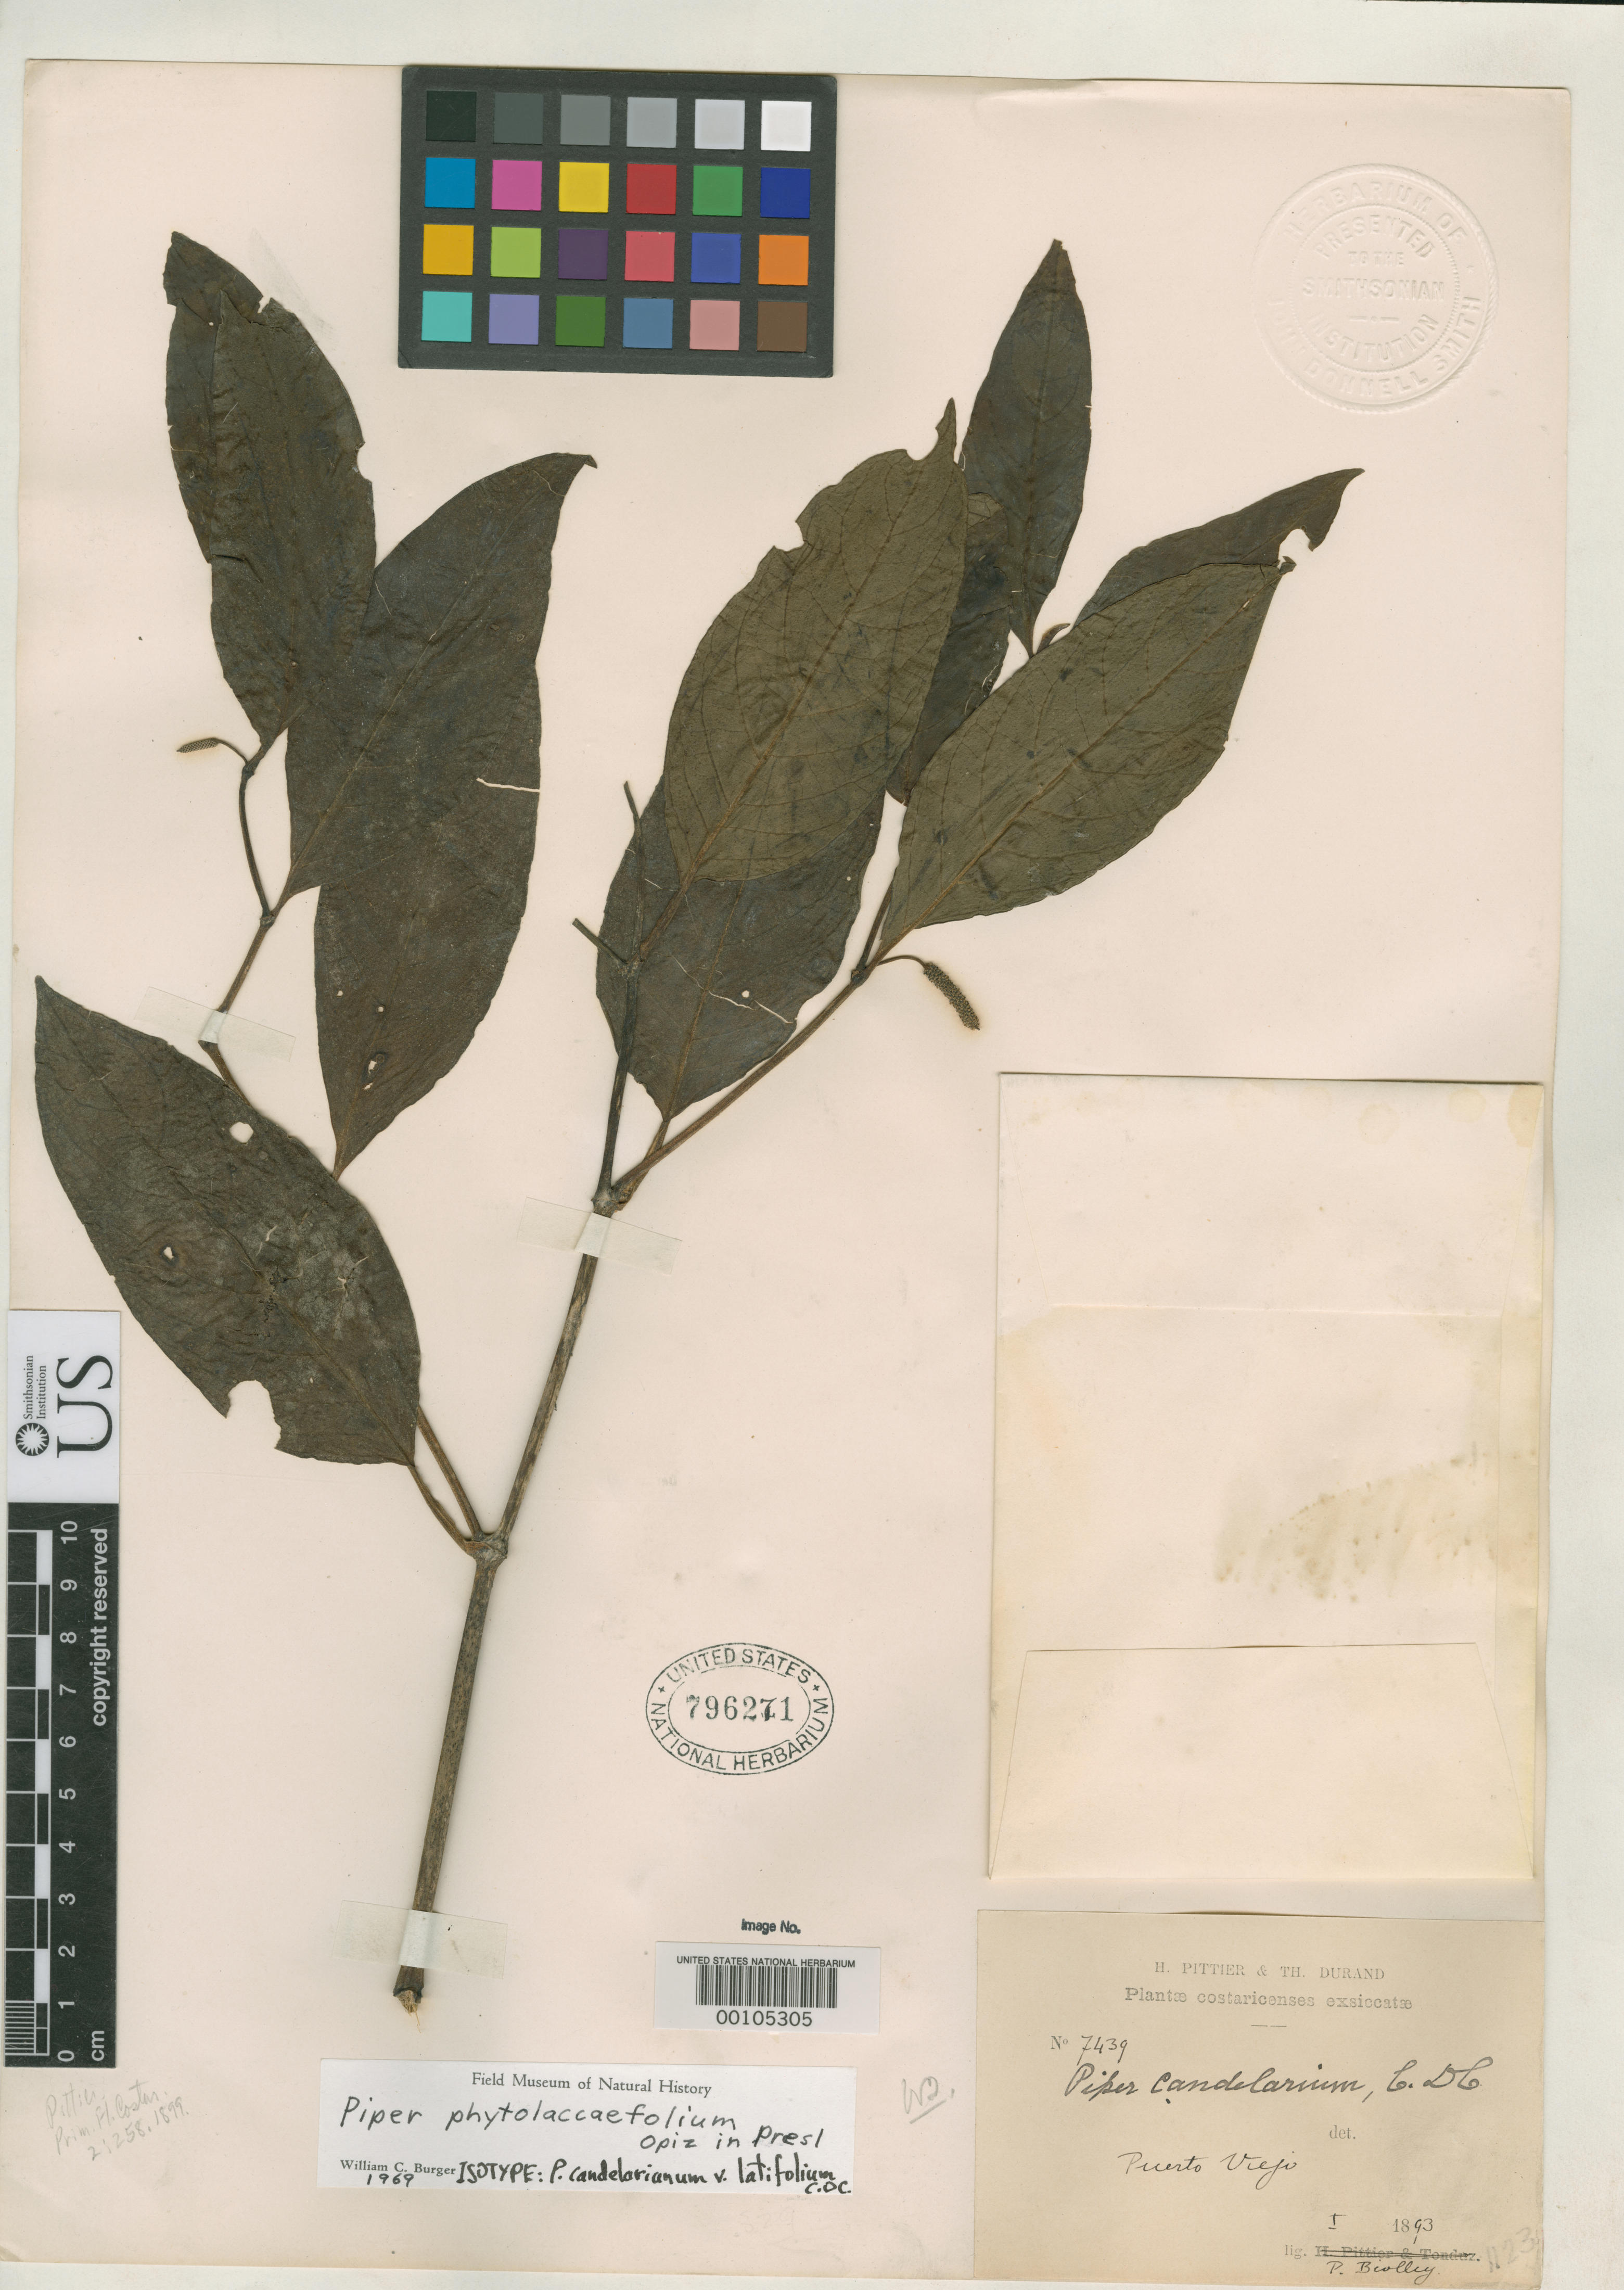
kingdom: Plantae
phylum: Tracheophyta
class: Magnoliopsida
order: Piperales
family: Piperaceae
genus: Piper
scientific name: Piper candelarianum var. latifolium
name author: C. DC. in Pittier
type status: Isotype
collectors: P. Biolley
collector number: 7439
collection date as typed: Jan 1893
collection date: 1893-01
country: Costa Rica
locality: Puerto Viejo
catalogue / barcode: US 796271